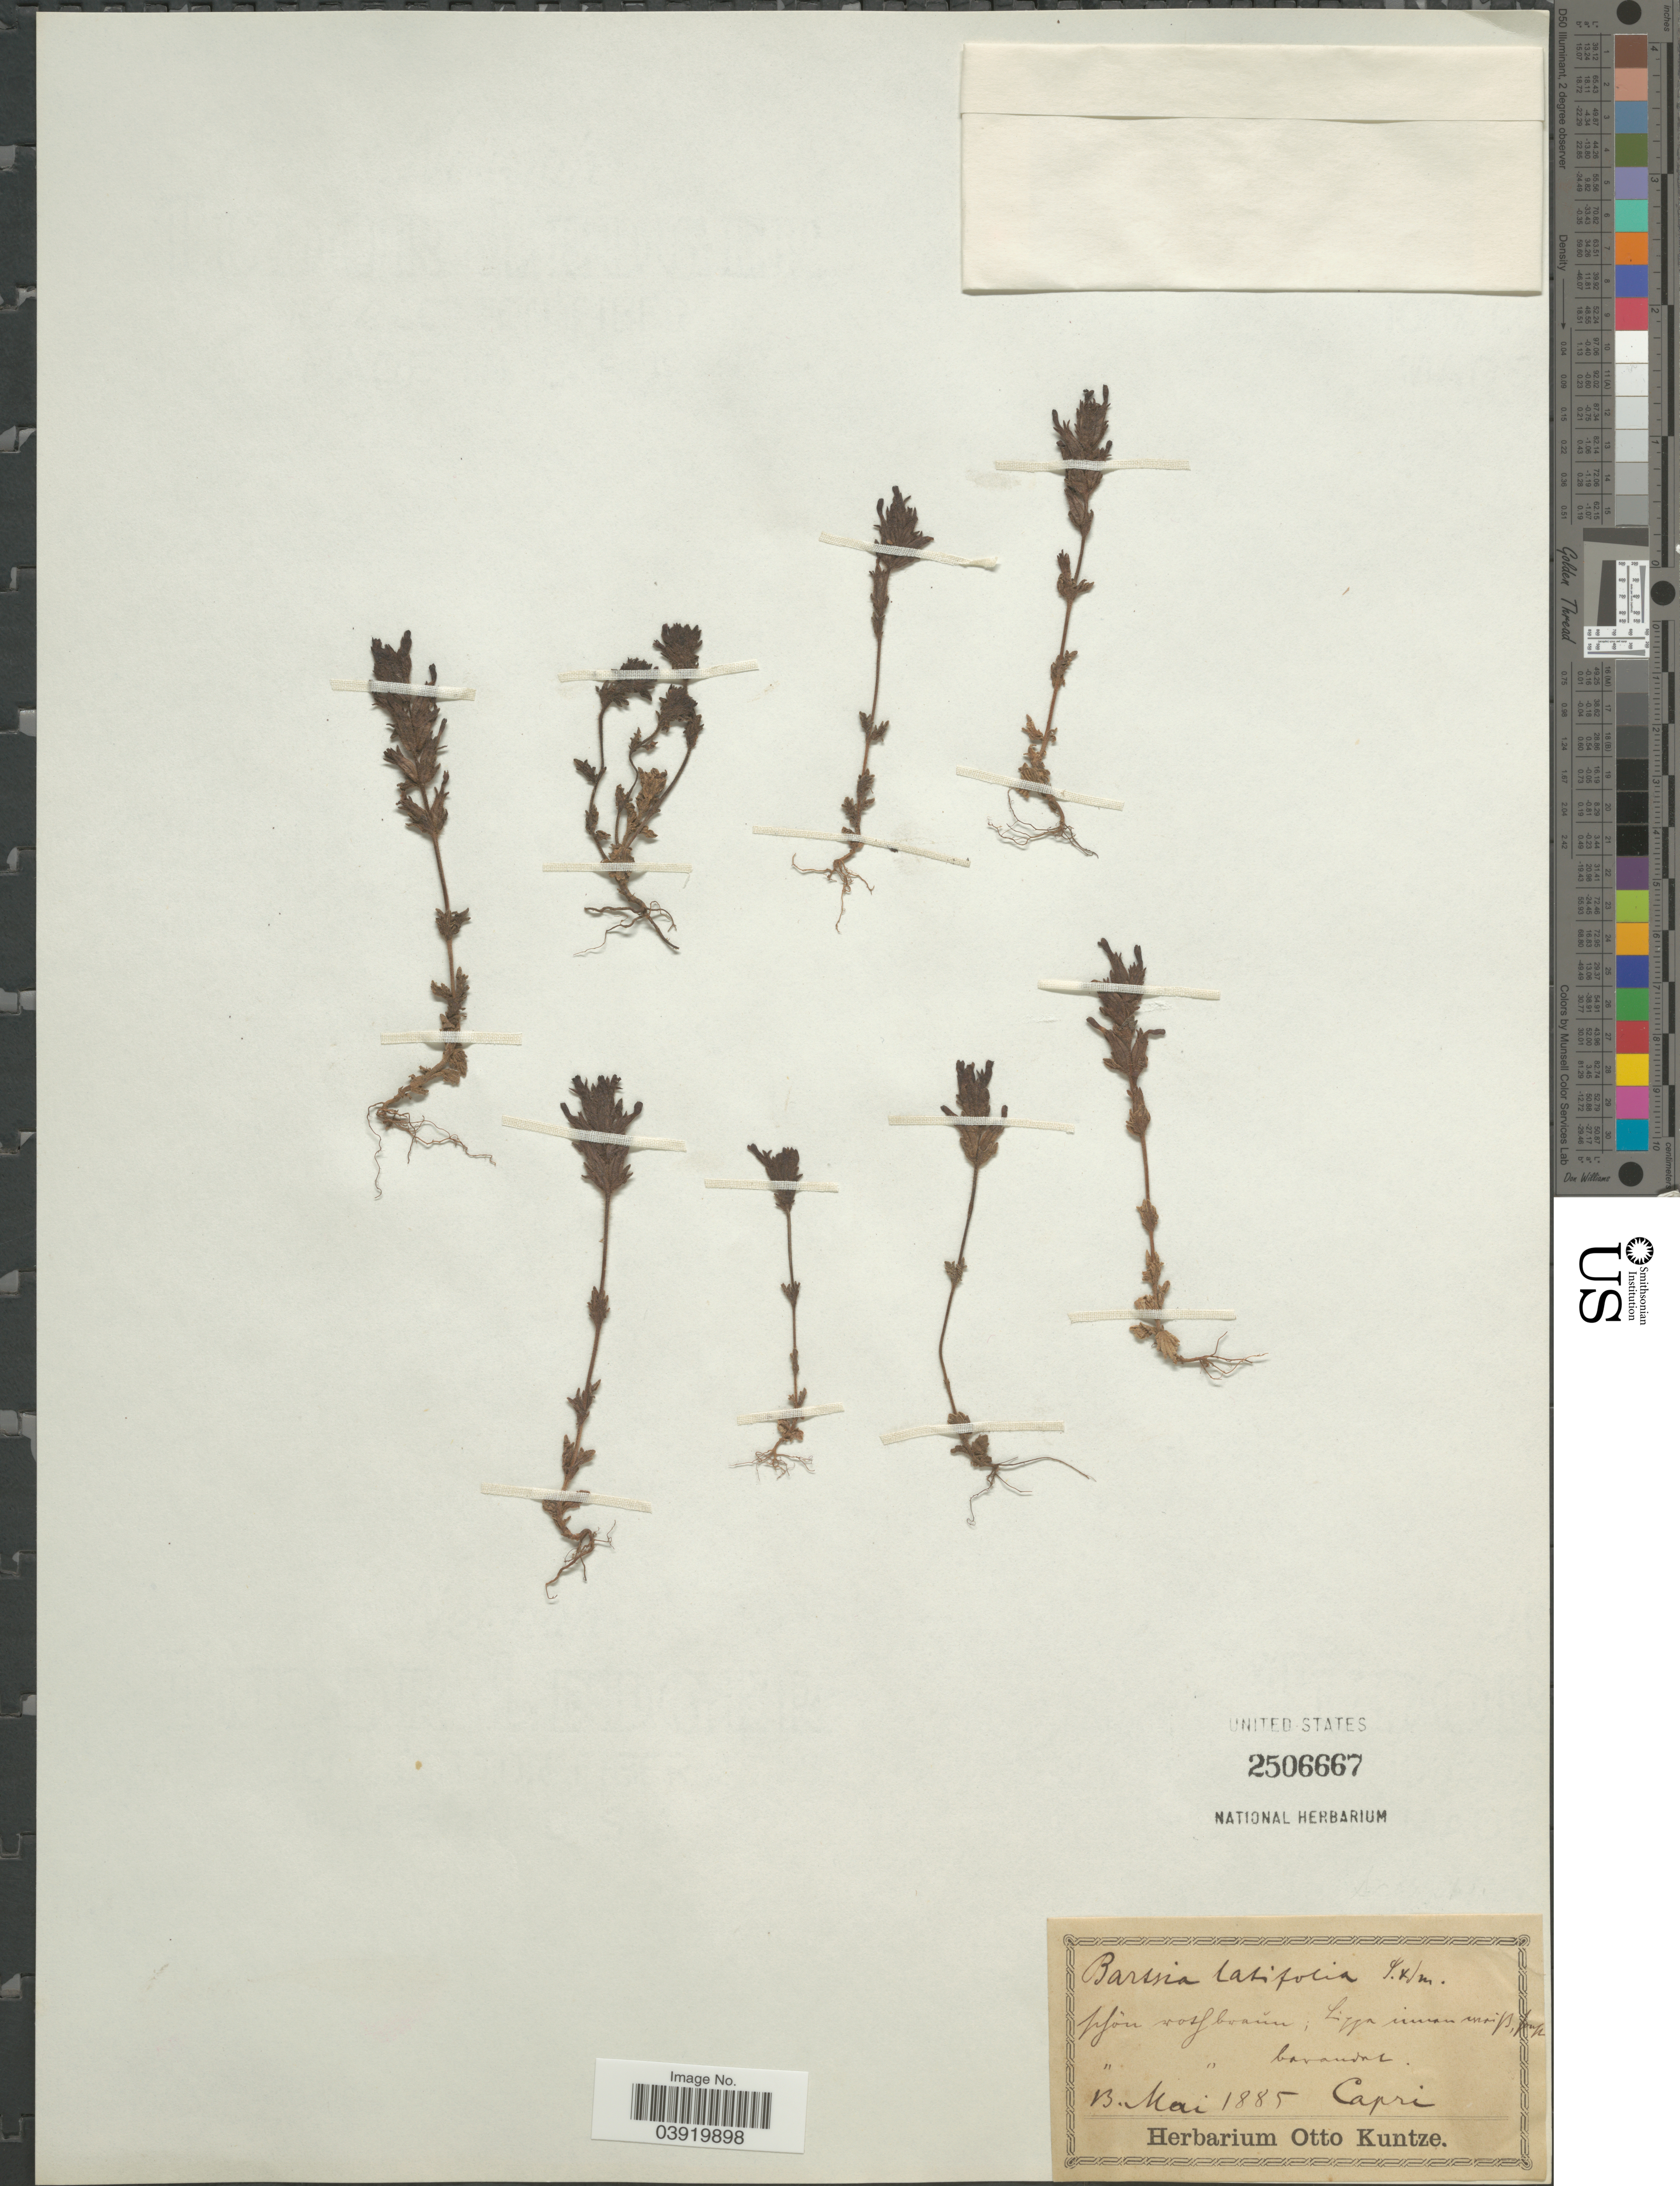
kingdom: Plantae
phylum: Tracheophyta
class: Magnoliopsida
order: Lamiales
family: Orobanchaceae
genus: Parentucellia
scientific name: Parentucellia latifolia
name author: (L.) Caruel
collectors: ex herb. Otto Kuntze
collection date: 1885-05-13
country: Italy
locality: Capri.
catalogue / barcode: US 2506667